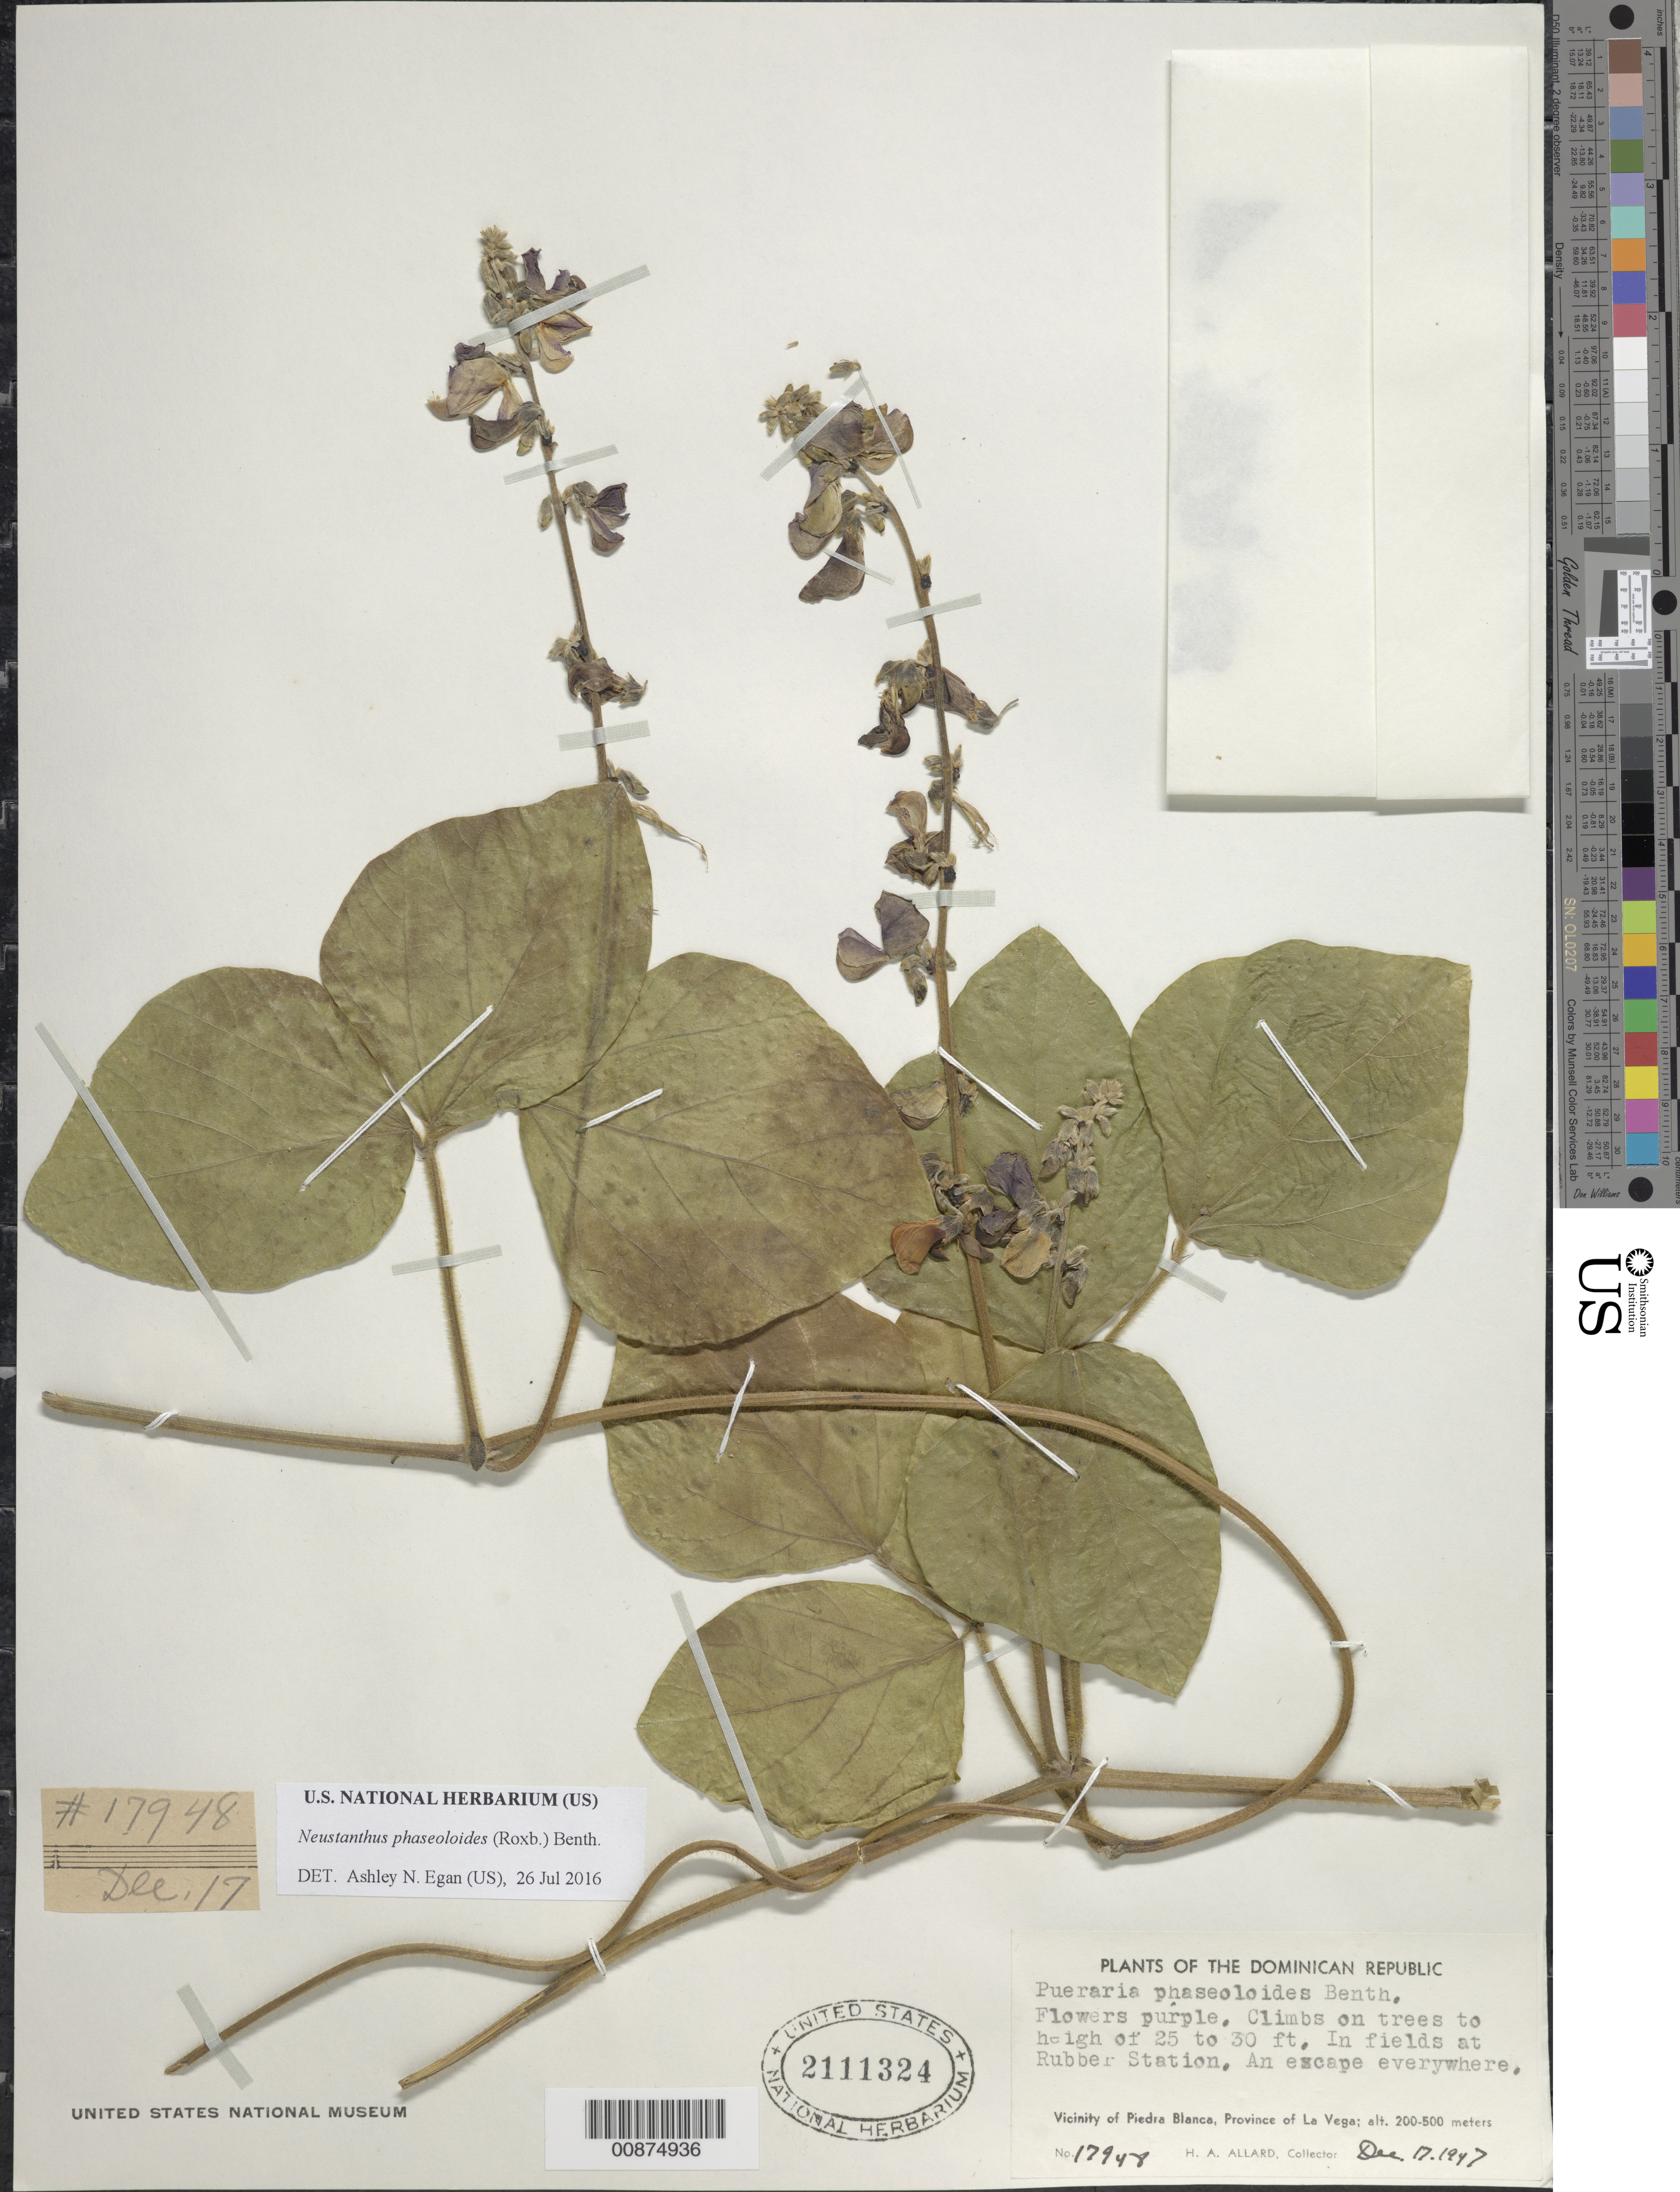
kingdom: Plantae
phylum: Tracheophyta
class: Magnoliopsida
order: Fabales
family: Fabaceae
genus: Neustanthus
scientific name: Neustanthus phaseoloides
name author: (Roxb.) Benth.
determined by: Egan, Ashley N., (US), Smithsonian Institution - National Museum of Natural History (UNITED STATES)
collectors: H. A. Allard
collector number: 17948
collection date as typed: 17 Dec 1947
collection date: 1947-12-17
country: Dominican Republic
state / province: La Vega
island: Hispaniola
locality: Vicinity of Piedra Blanca. In fields at Rubber Station.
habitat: Climbs on trees. In fields.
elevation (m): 200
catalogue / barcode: US 2111324